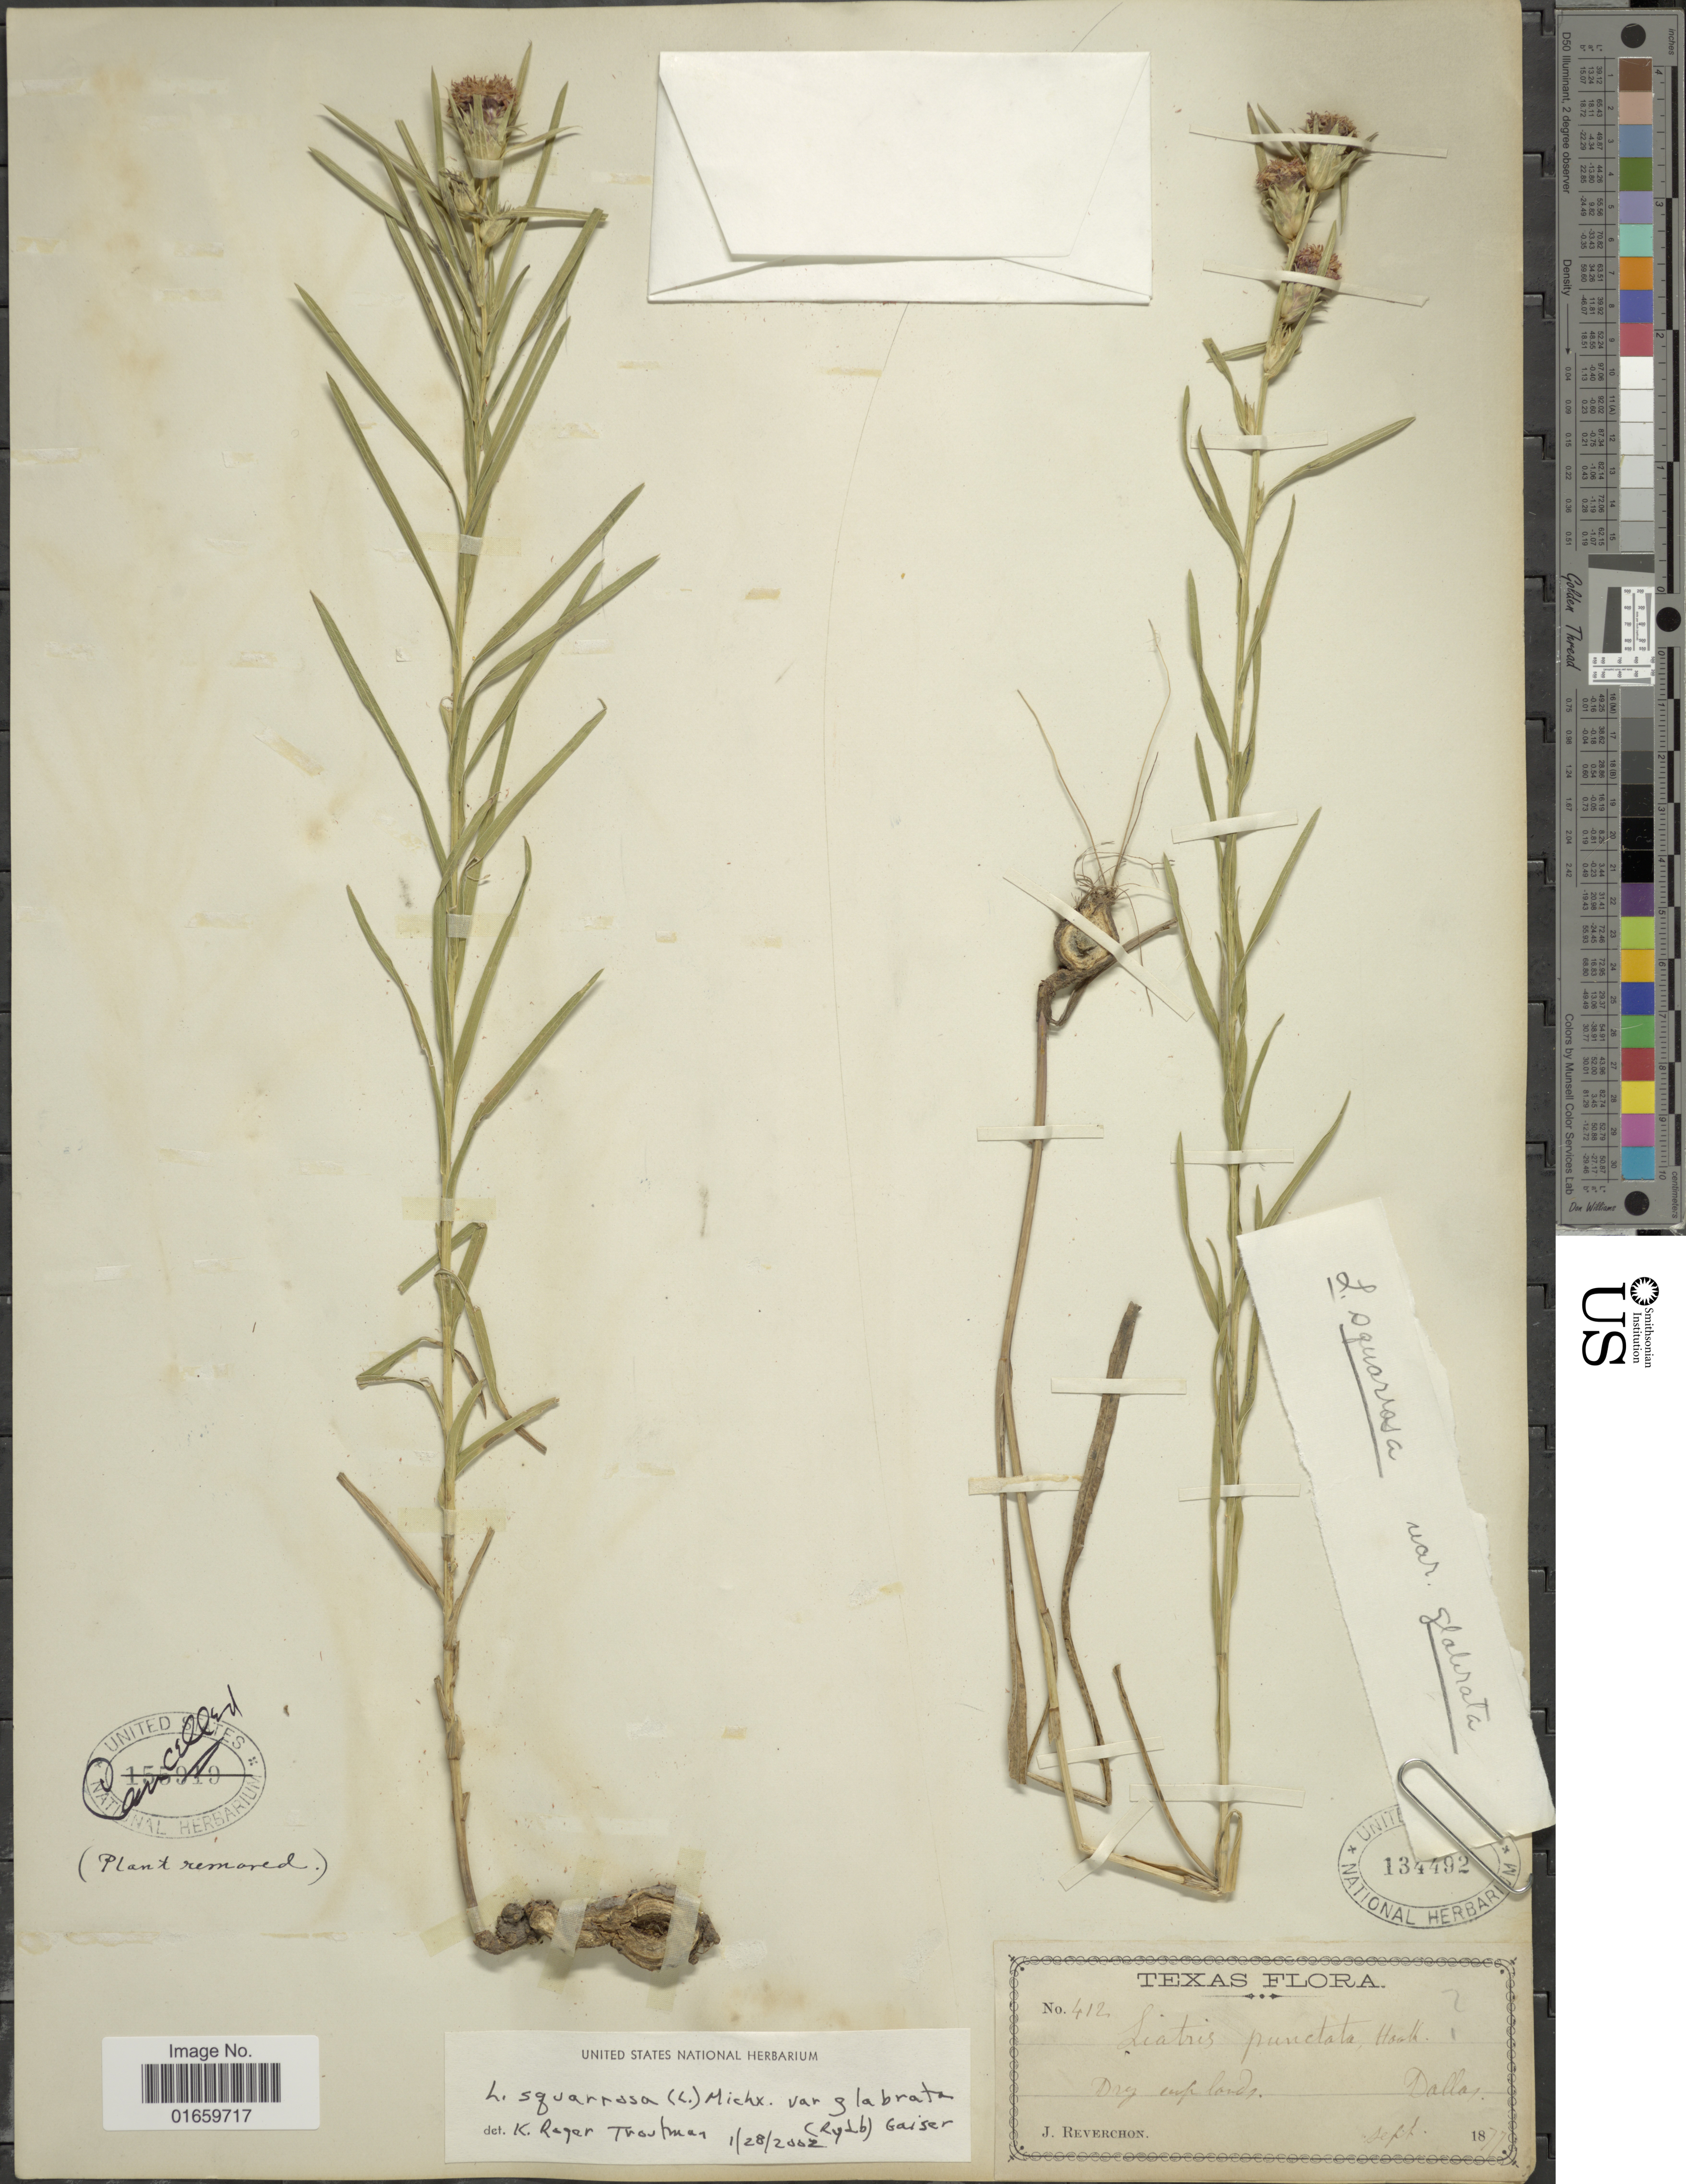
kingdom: Plantae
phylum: Tracheophyta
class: Magnoliopsida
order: Asterales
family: Asteraceae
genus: Liatris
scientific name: Liatris squarrosa var. glabrata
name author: (Rydb.) Gaiser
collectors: J. Reverchon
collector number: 412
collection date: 1877-09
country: United States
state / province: Texas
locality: Texas, Dallas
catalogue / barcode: US 134492